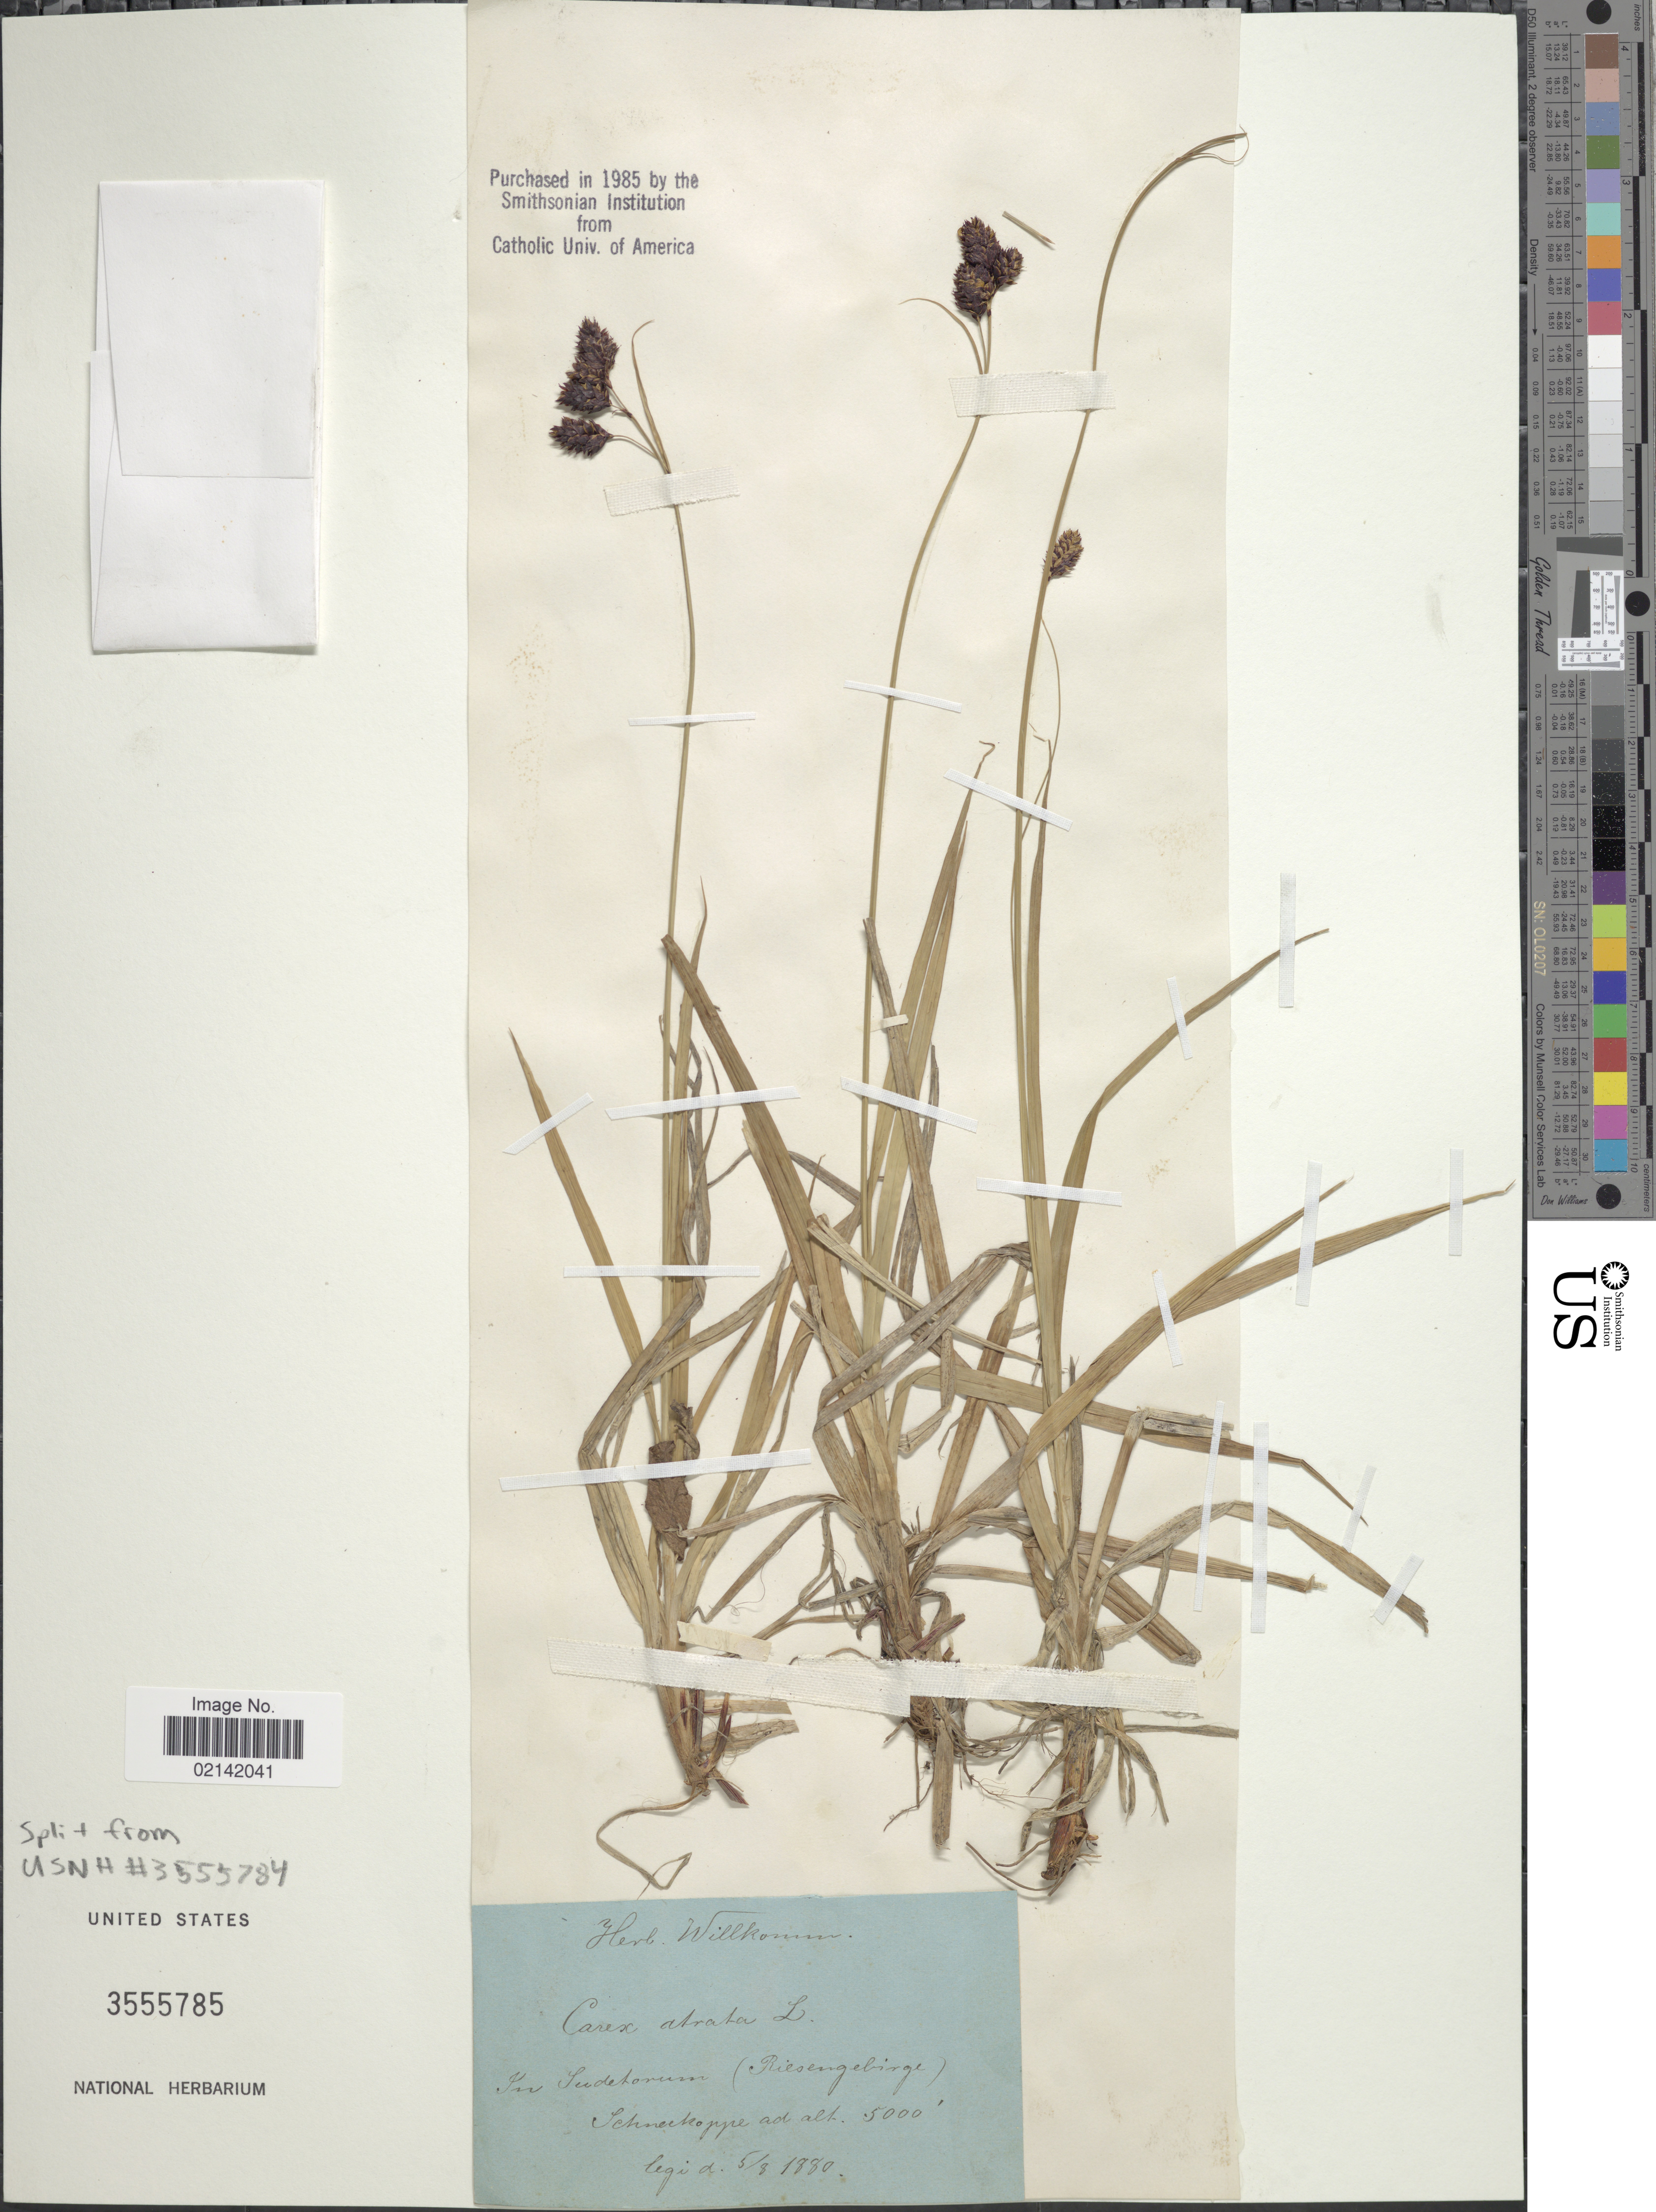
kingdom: Plantae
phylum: Tracheophyta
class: Liliopsida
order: Poales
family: Cyperaceae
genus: Carex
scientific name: Carex atrata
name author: L.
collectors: Ex herb. Willkomm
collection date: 1880-03-05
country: Poland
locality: In Sudekorum (Riesengebirge) Schneiloppe ad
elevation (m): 1524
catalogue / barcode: US 3555785